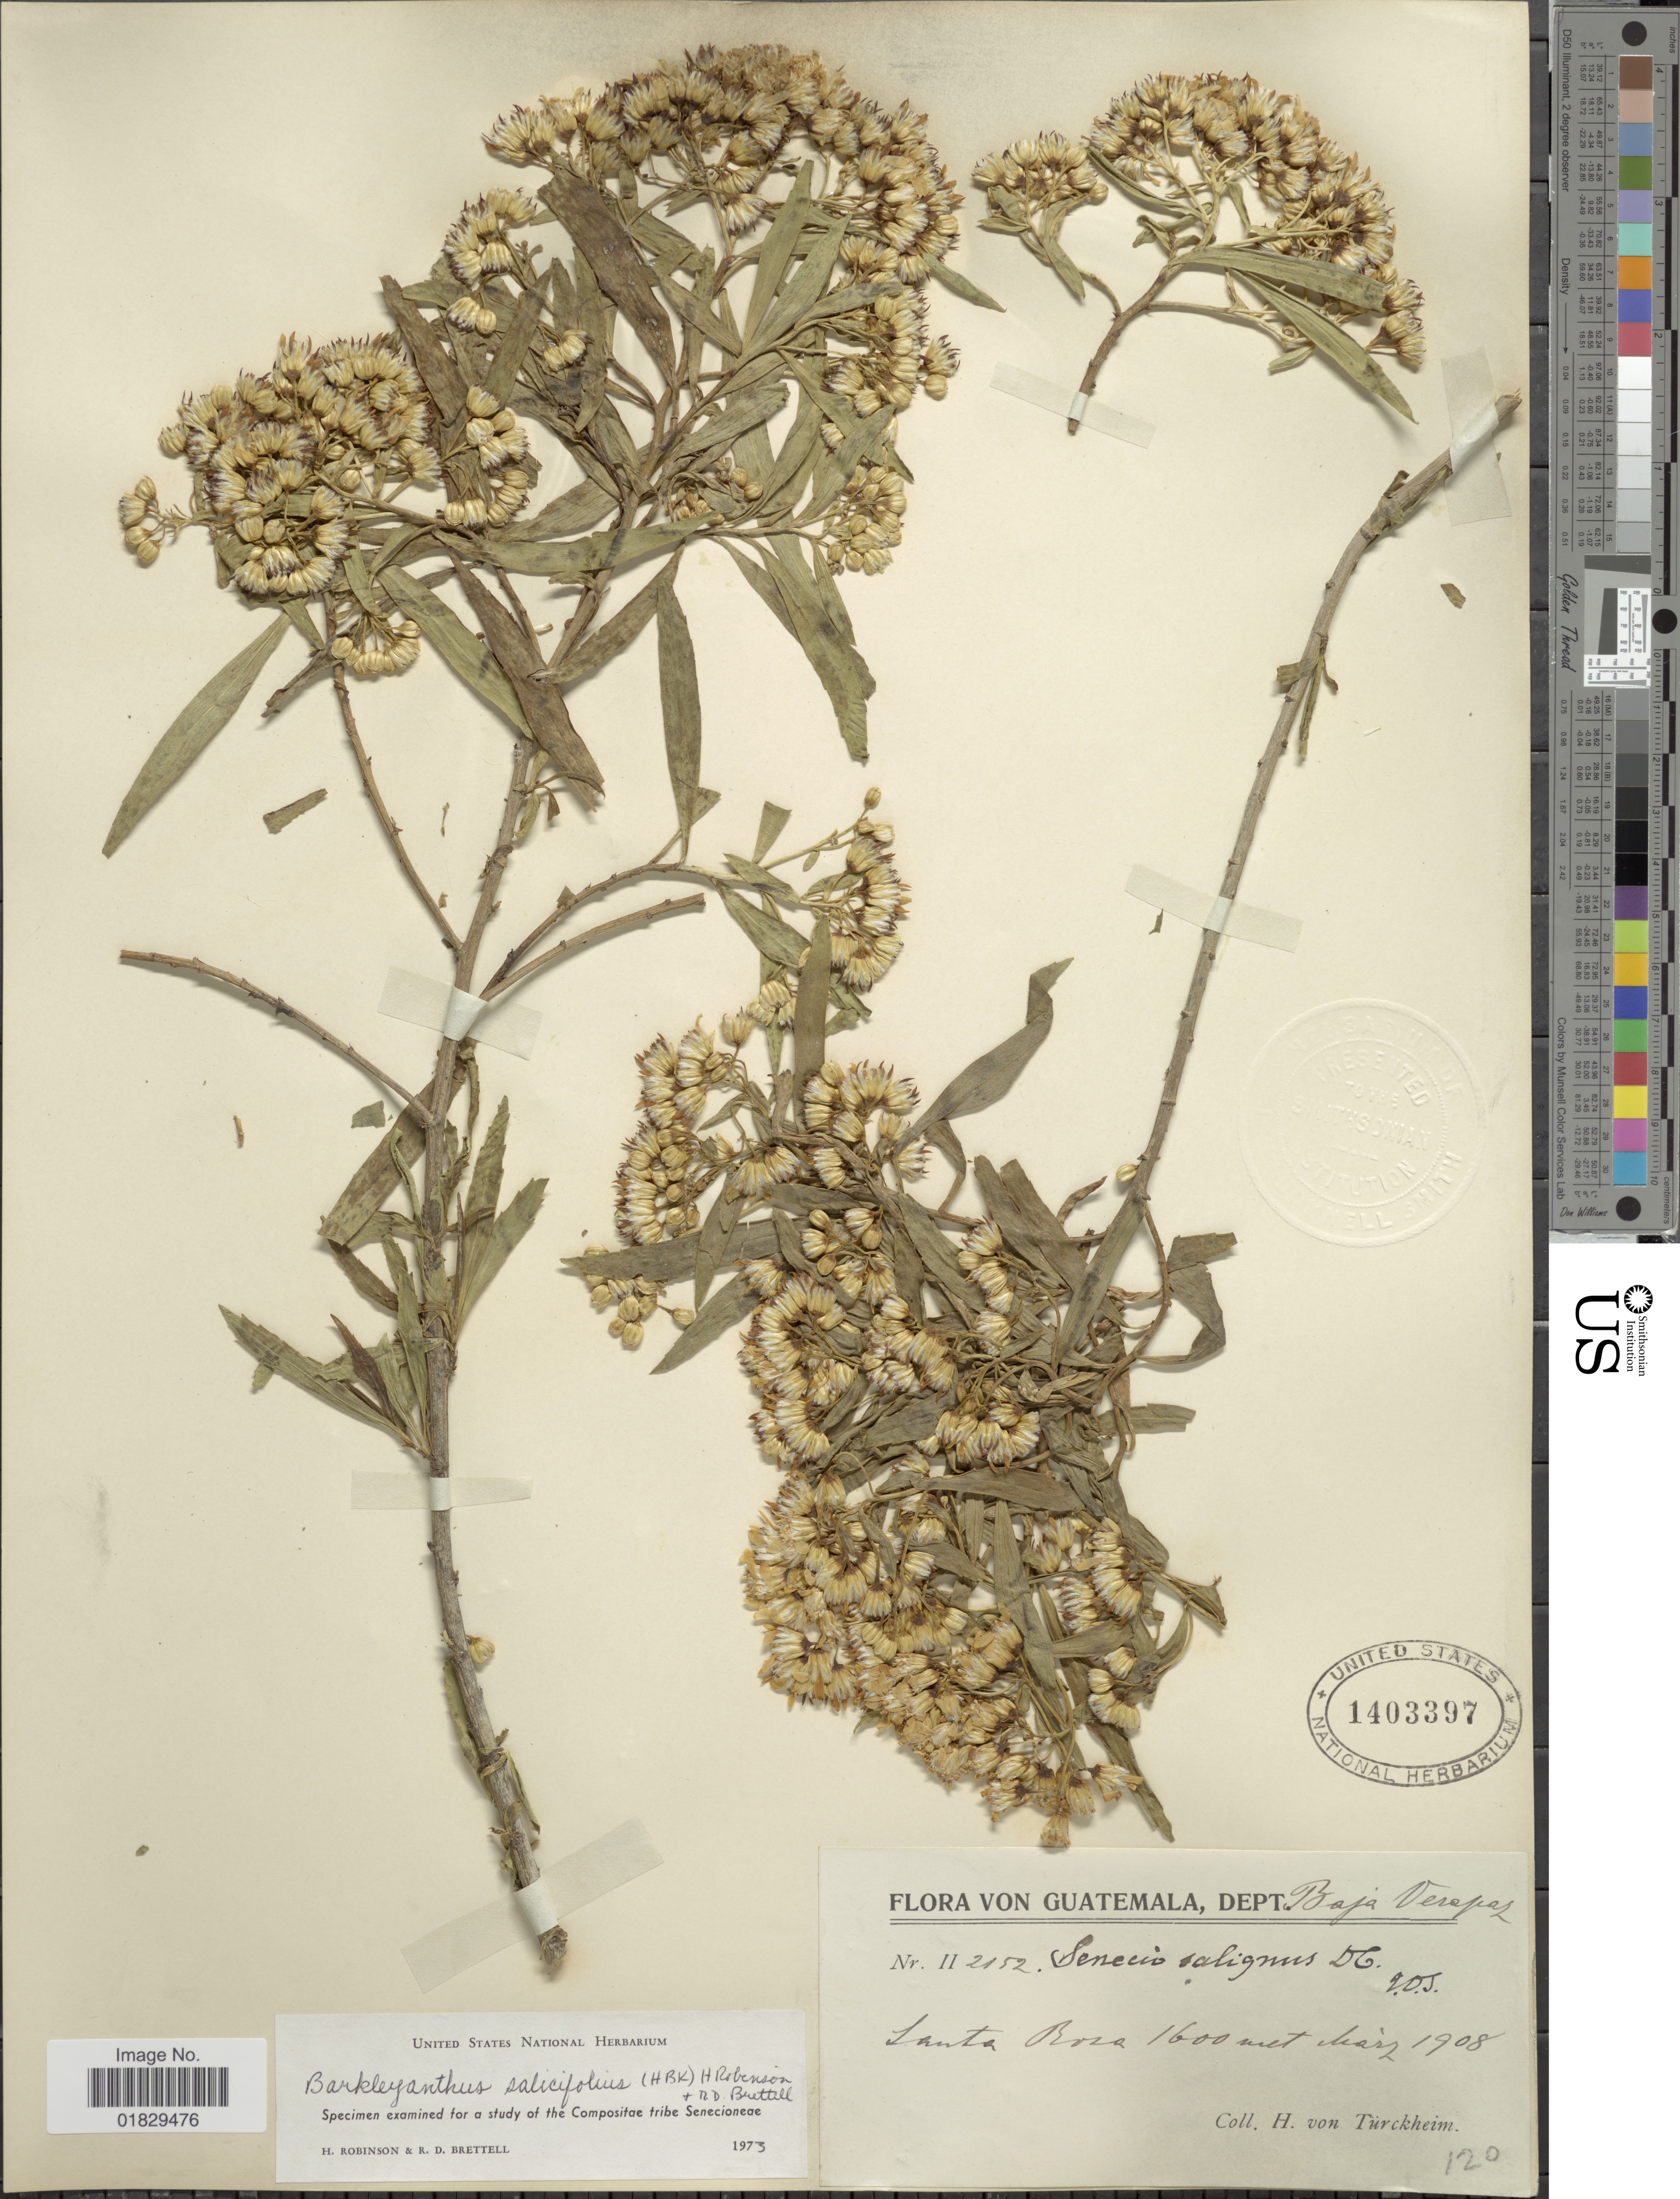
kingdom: Plantae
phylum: Tracheophyta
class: Magnoliopsida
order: Asterales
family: Asteraceae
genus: Barkleyanthus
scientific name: Barkleyanthus salicifolius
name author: (Kunth) H. Rob. & Brettell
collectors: H. von Türckheim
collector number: II2152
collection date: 1908-03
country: Guatemala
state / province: Baja Verapaz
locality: Dept. Baja Verapaz. Santa Rosa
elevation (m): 1600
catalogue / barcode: US 1403397